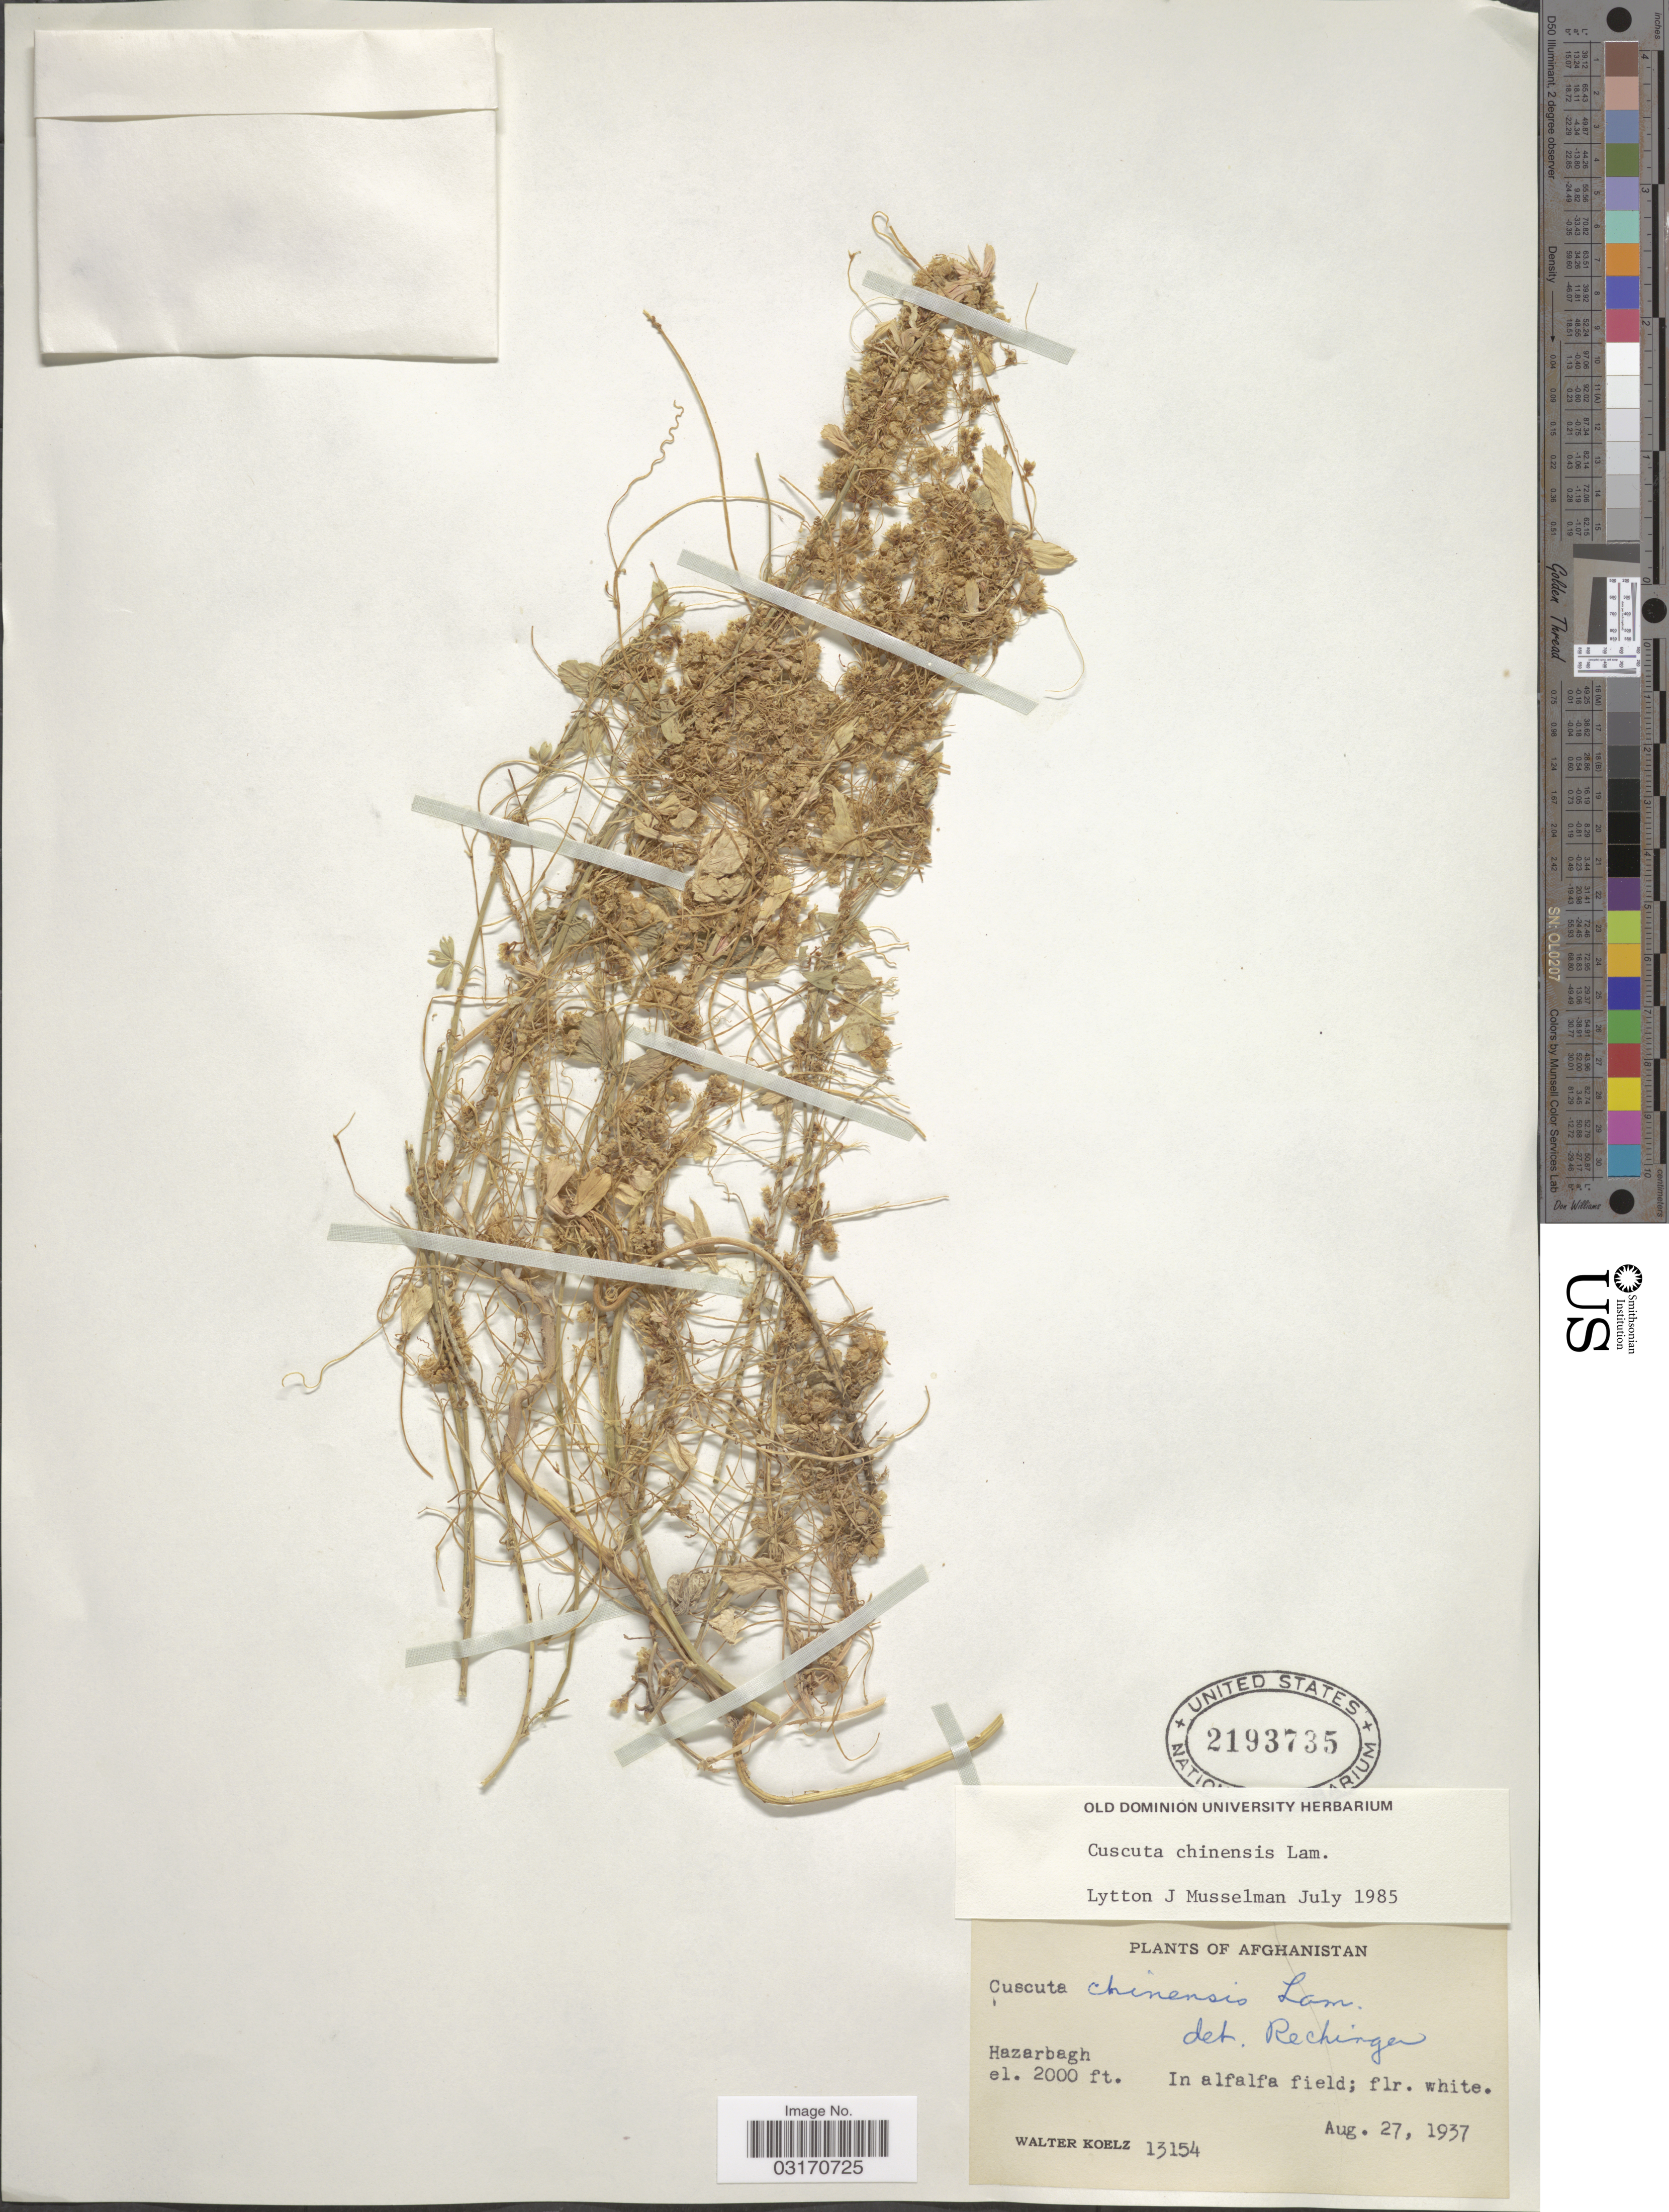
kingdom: Plantae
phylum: Tracheophyta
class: Magnoliopsida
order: Solanales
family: Convolvulaceae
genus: Cuscuta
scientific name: Cuscuta chinensis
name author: Lam.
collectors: W. N. Koelz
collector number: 13154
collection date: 1937-08-27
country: Afghanistan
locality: Hazarbagh.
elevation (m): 610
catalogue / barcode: US 2193735